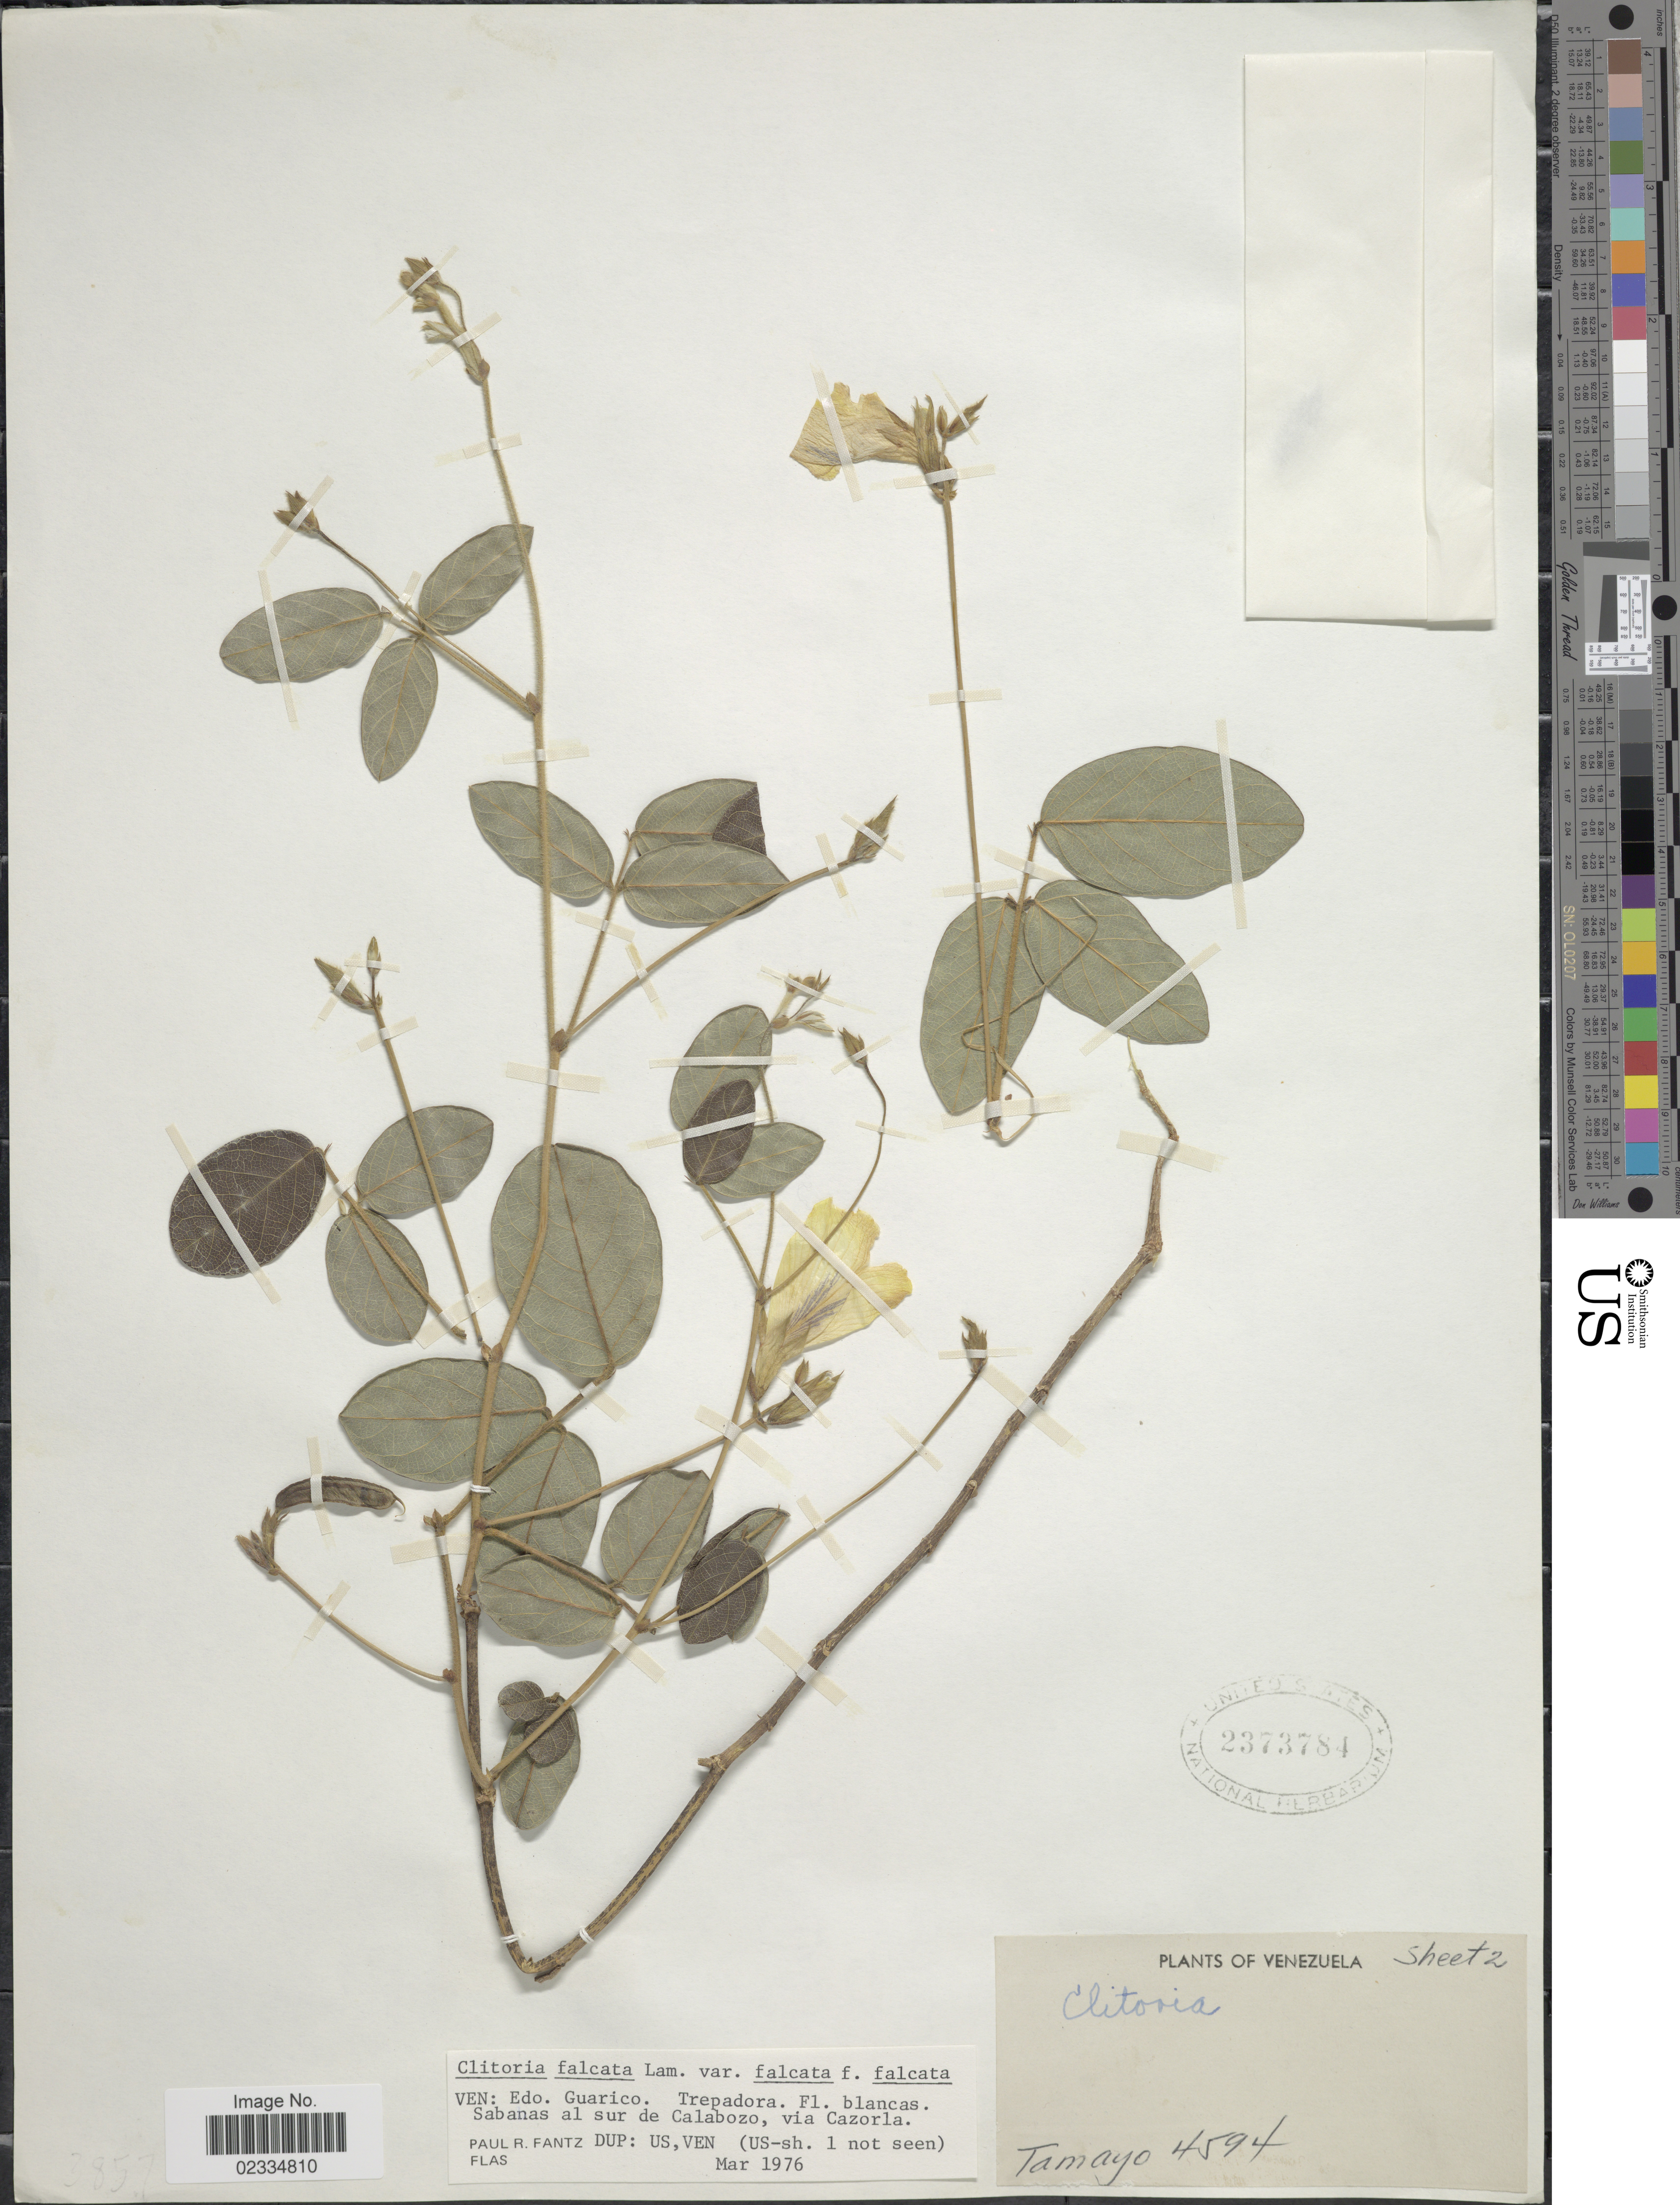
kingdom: Plantae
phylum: Tracheophyta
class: Magnoliopsida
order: Fabales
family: Fabaceae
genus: Clitoria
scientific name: Clitoria falcata var. falcata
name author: Lam.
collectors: -. Tamayo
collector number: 4594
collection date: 1962-09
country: Venezuela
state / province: Guárico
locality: Sur de Calabozo, via Cazorla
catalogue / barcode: US 2373784